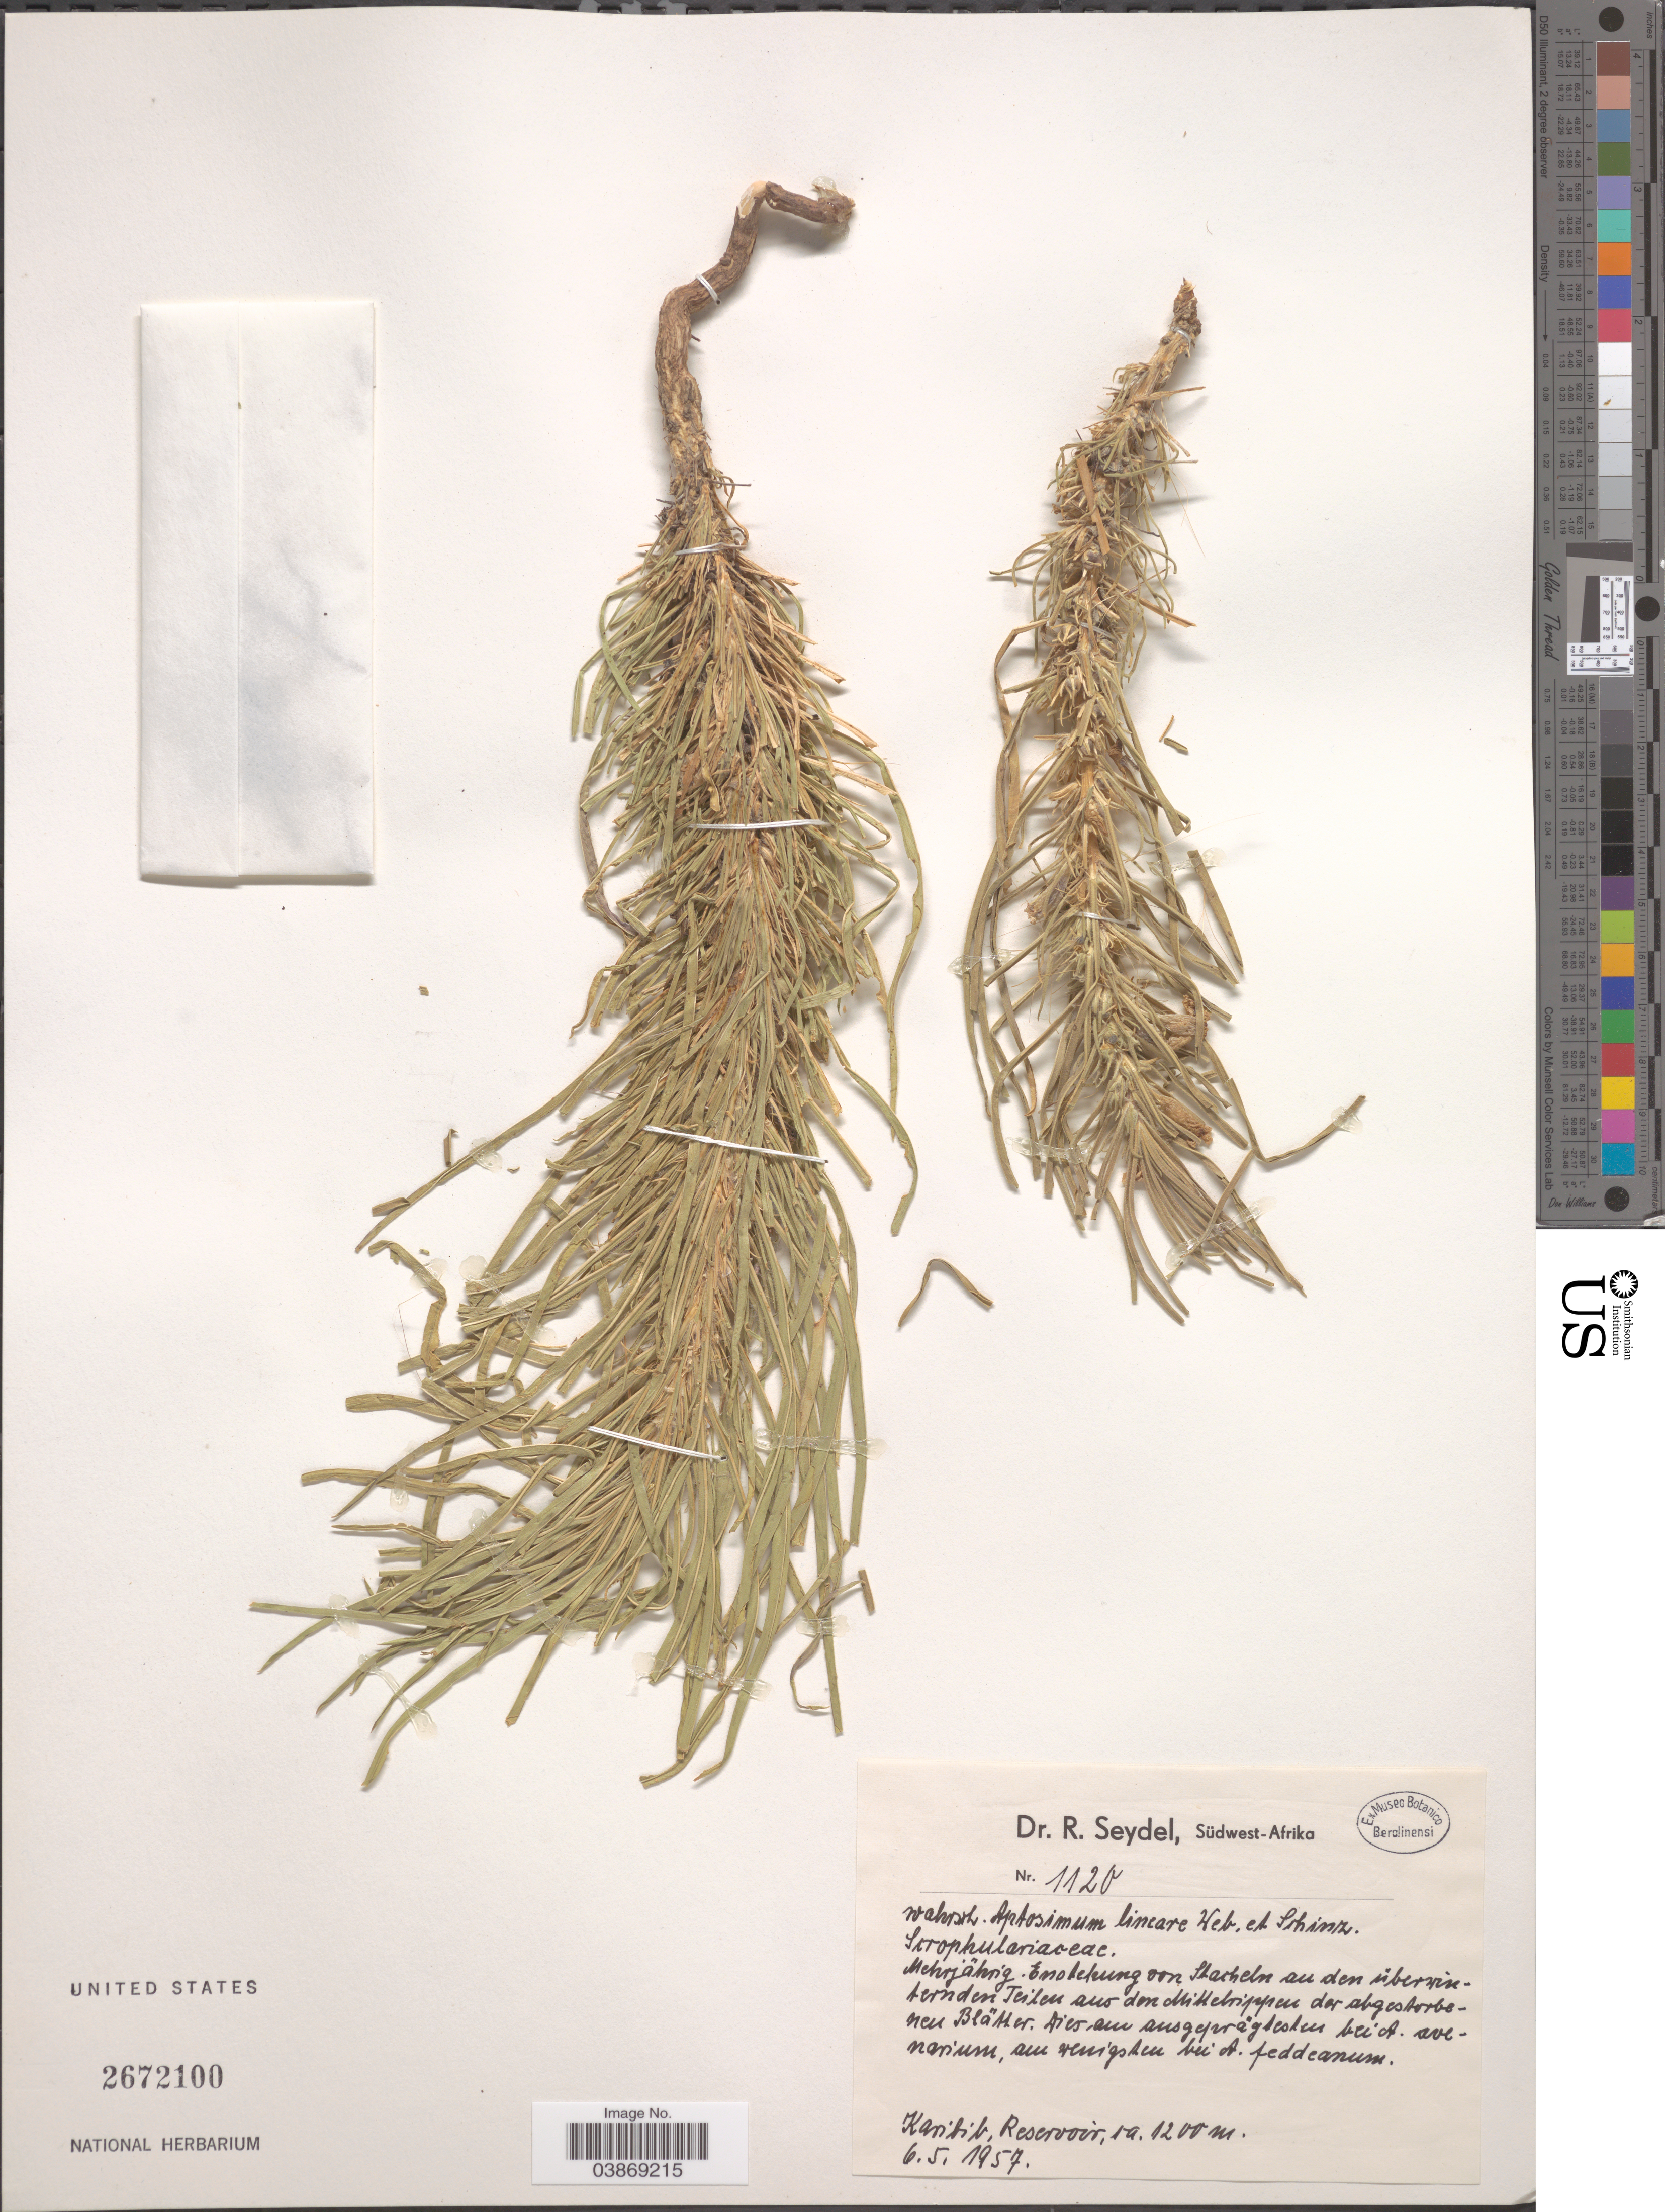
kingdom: Plantae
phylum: Tracheophyta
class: Magnoliopsida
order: Lamiales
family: Scrophulariaceae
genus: Aptosimum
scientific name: Aptosimum lineare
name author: Marloth & Engl.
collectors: R. Seydel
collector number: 1120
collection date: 1957-05-06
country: Namibia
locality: Karibib Reservoir.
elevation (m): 1200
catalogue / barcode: US 2672100